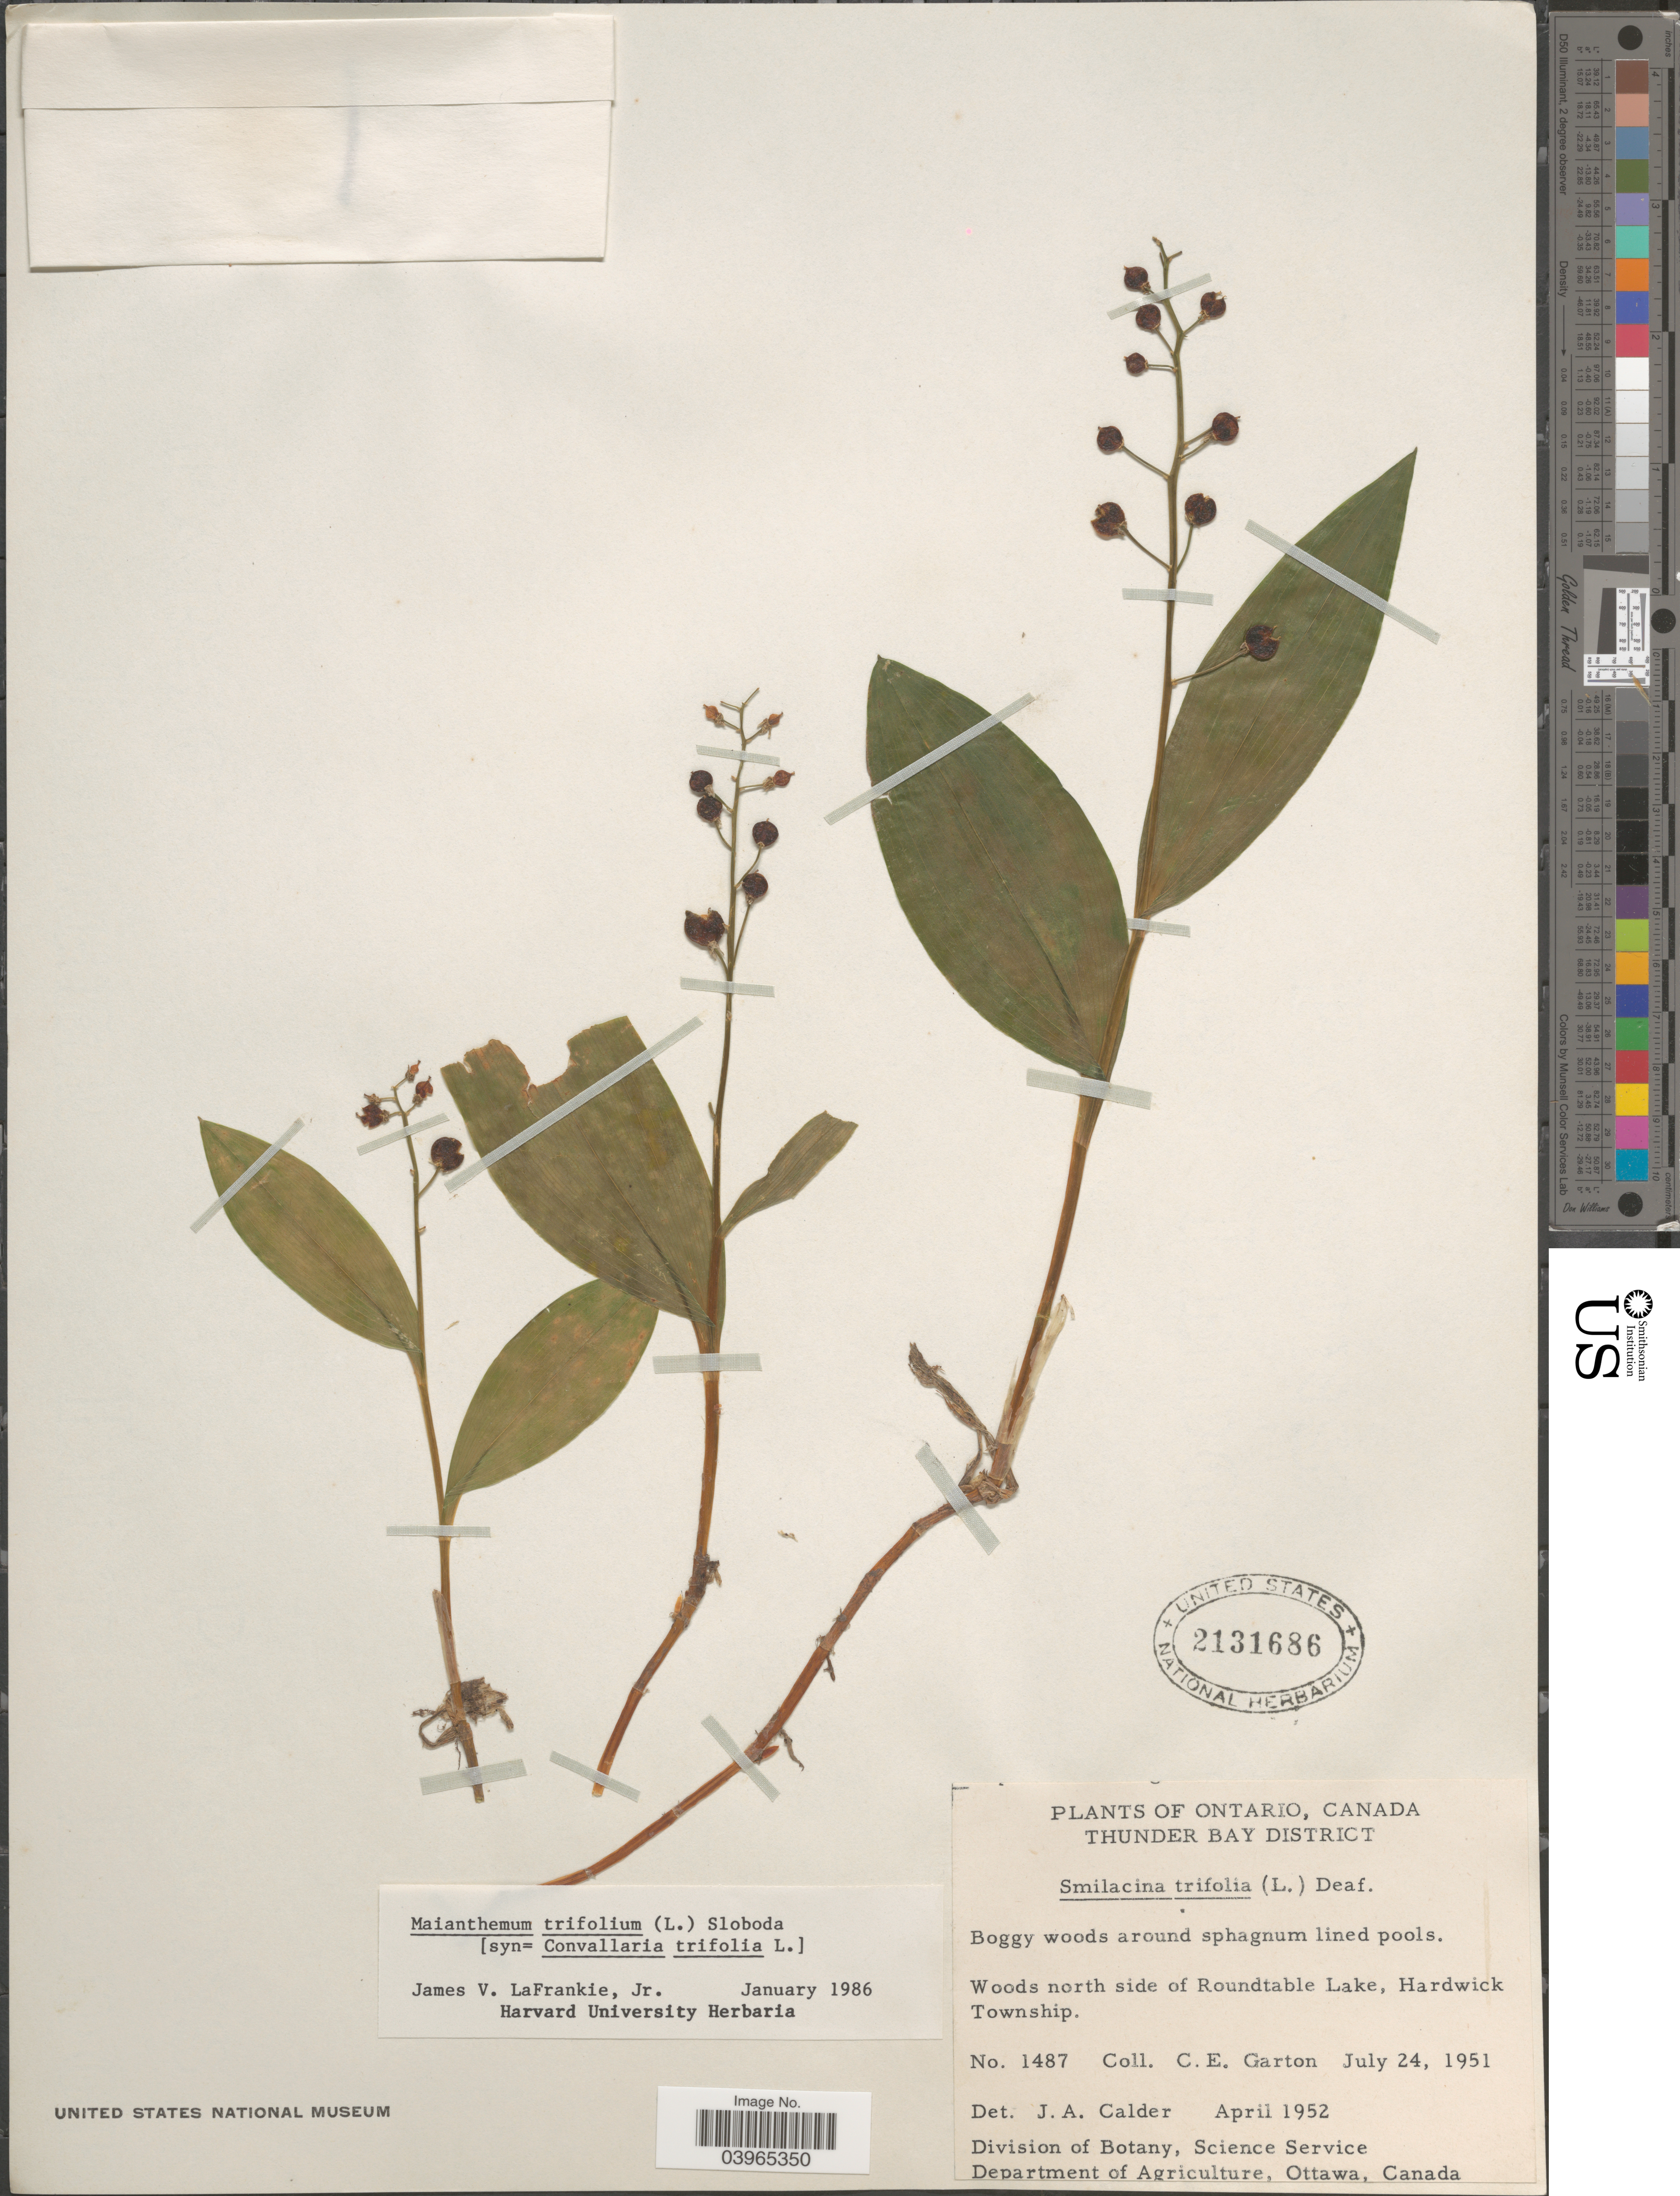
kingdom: Plantae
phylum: Tracheophyta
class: Liliopsida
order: Asparagales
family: Asparagaceae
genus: Maianthemum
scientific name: Maianthemum trifolium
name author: (L.) Sloboda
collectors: C. E. Garton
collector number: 1487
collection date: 1951-07-24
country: Canada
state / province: Ontario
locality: Thunder Bay District. Woods north side of Roundtable Lake, Hardwick Township.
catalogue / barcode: US 2131686